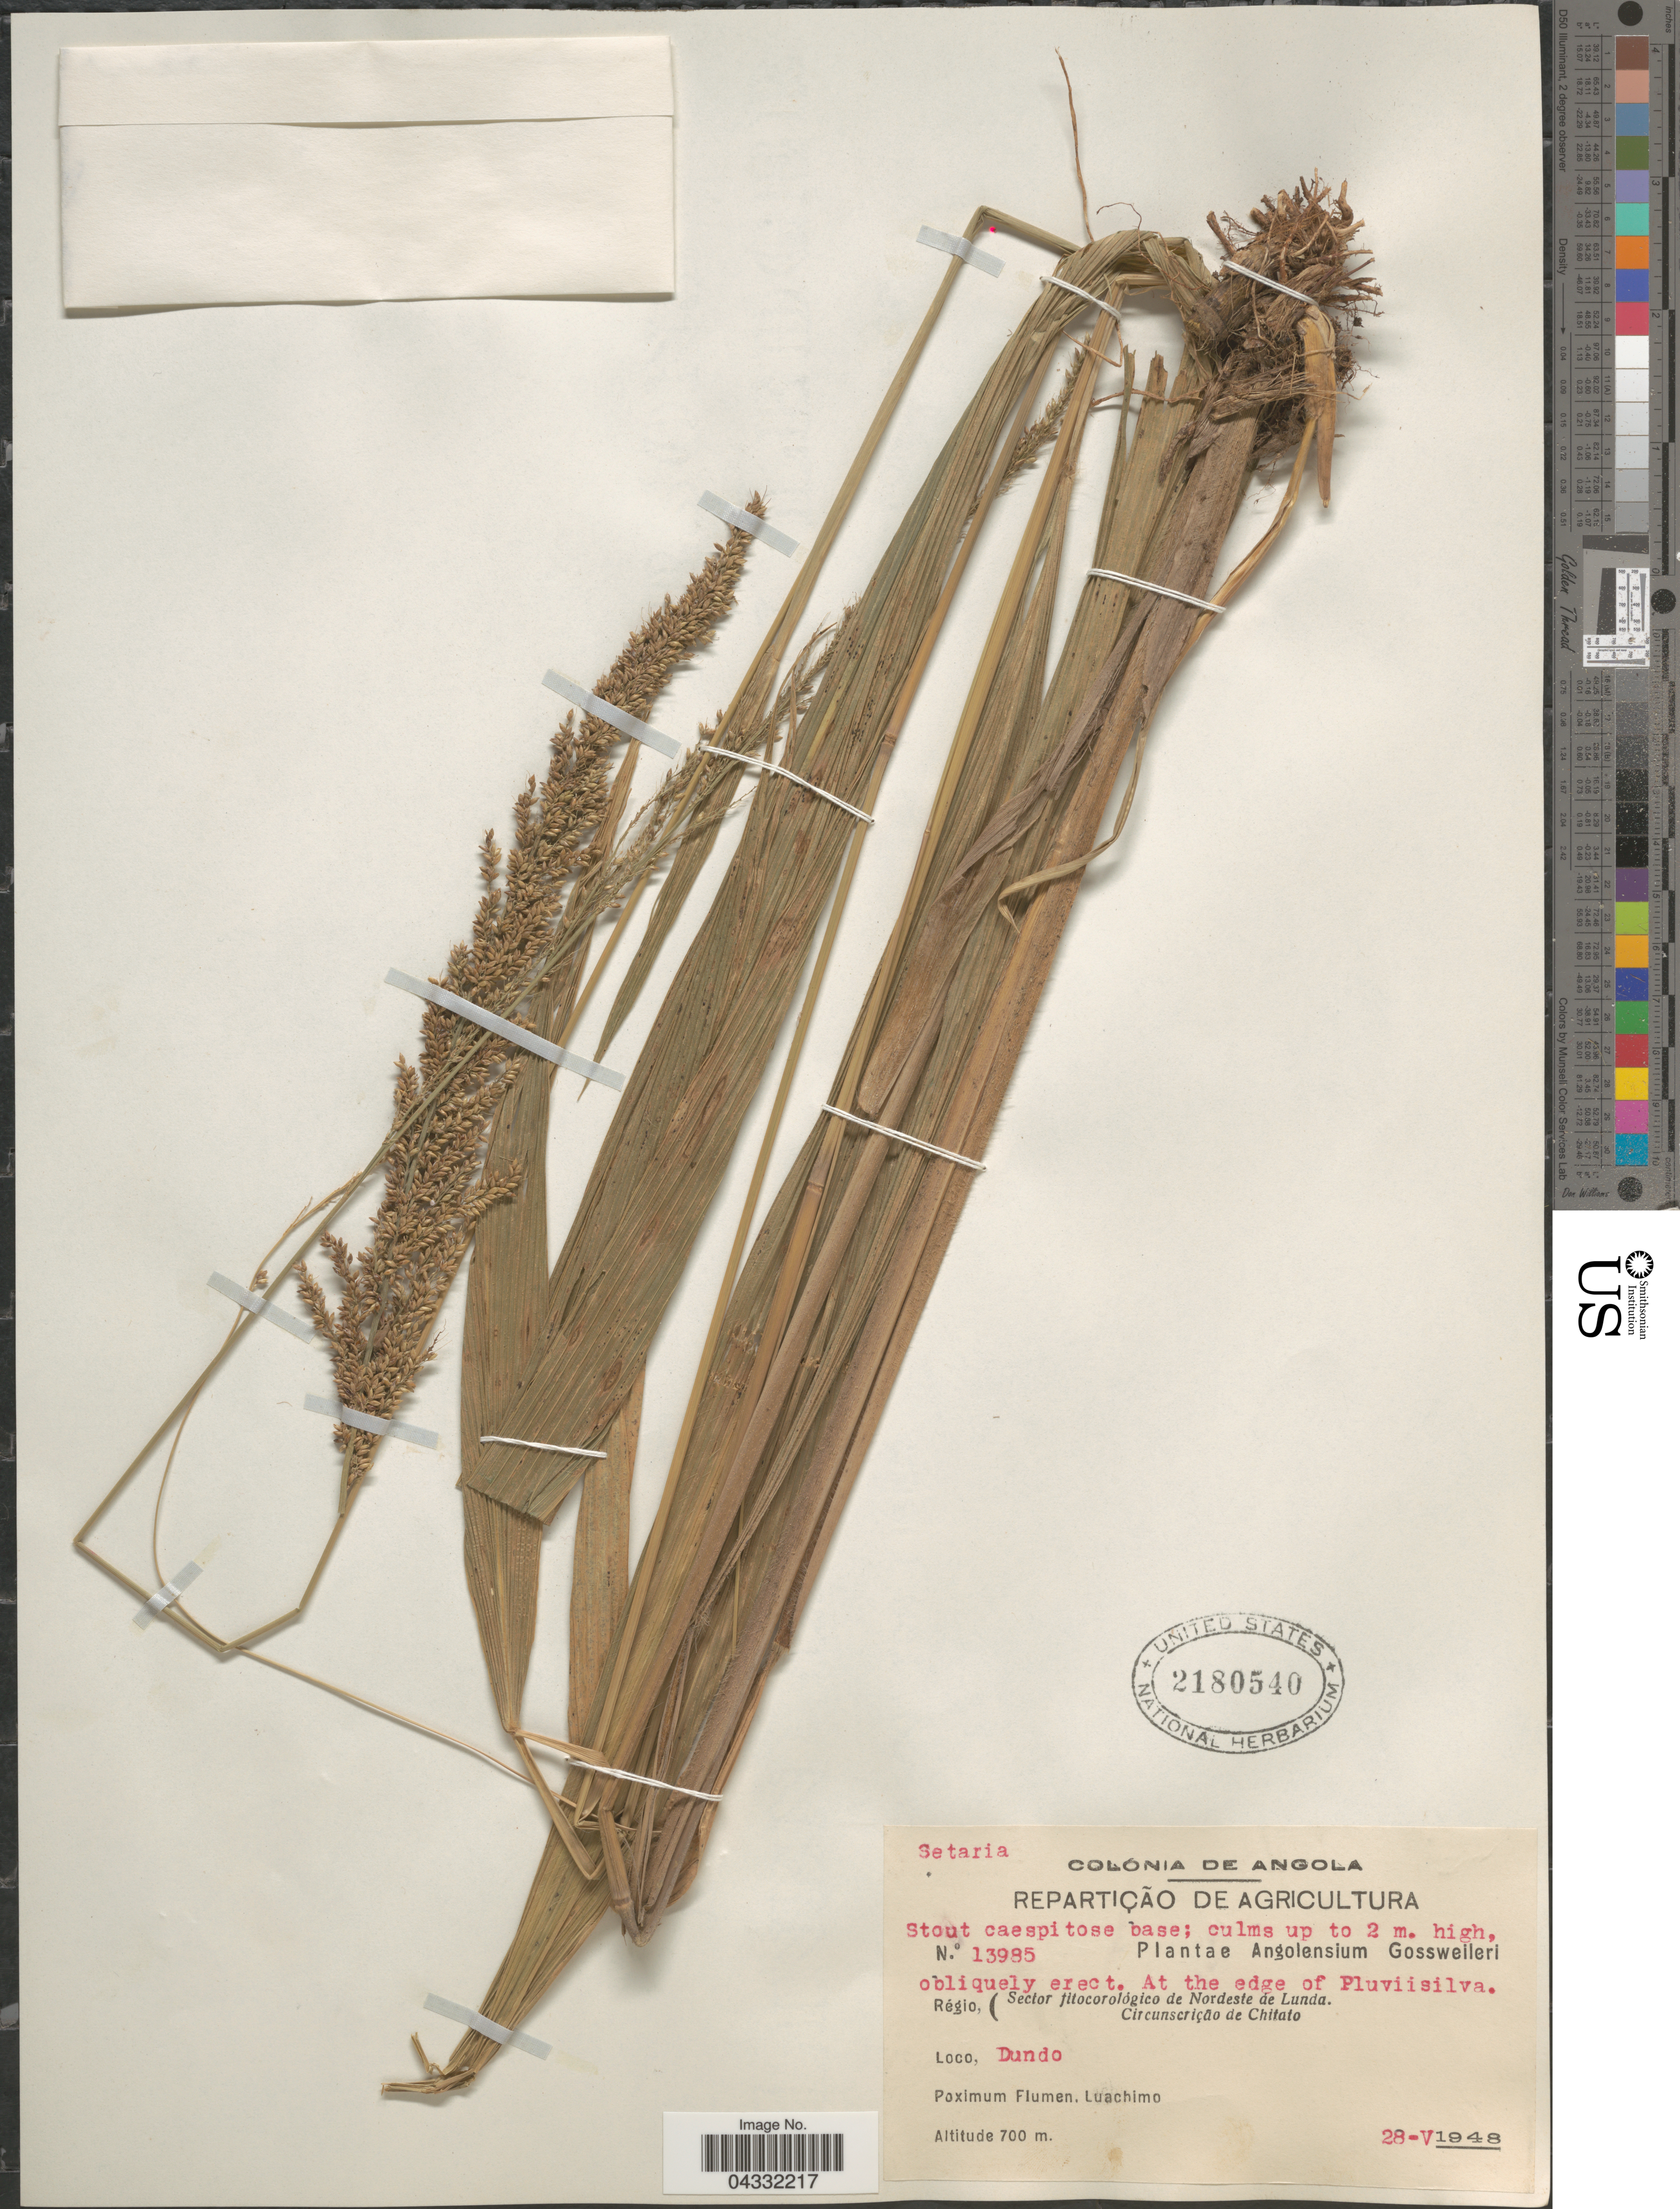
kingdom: Plantae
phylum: Tracheophyta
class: Liliopsida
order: Poales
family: Poaceae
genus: Setaria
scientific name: Setaria sp.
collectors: -. Gossweiler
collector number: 13985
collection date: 1948-05-28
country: Angola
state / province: Lunda Norte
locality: Colónia de Angola. At the edge of Pluviisilva. Régio, (Sector fitocorológico de Nordeste de Lunda. Circunstrição de Chitato. Duno. Proximum Flumen, Luachimo.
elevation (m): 700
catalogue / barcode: US 2180540